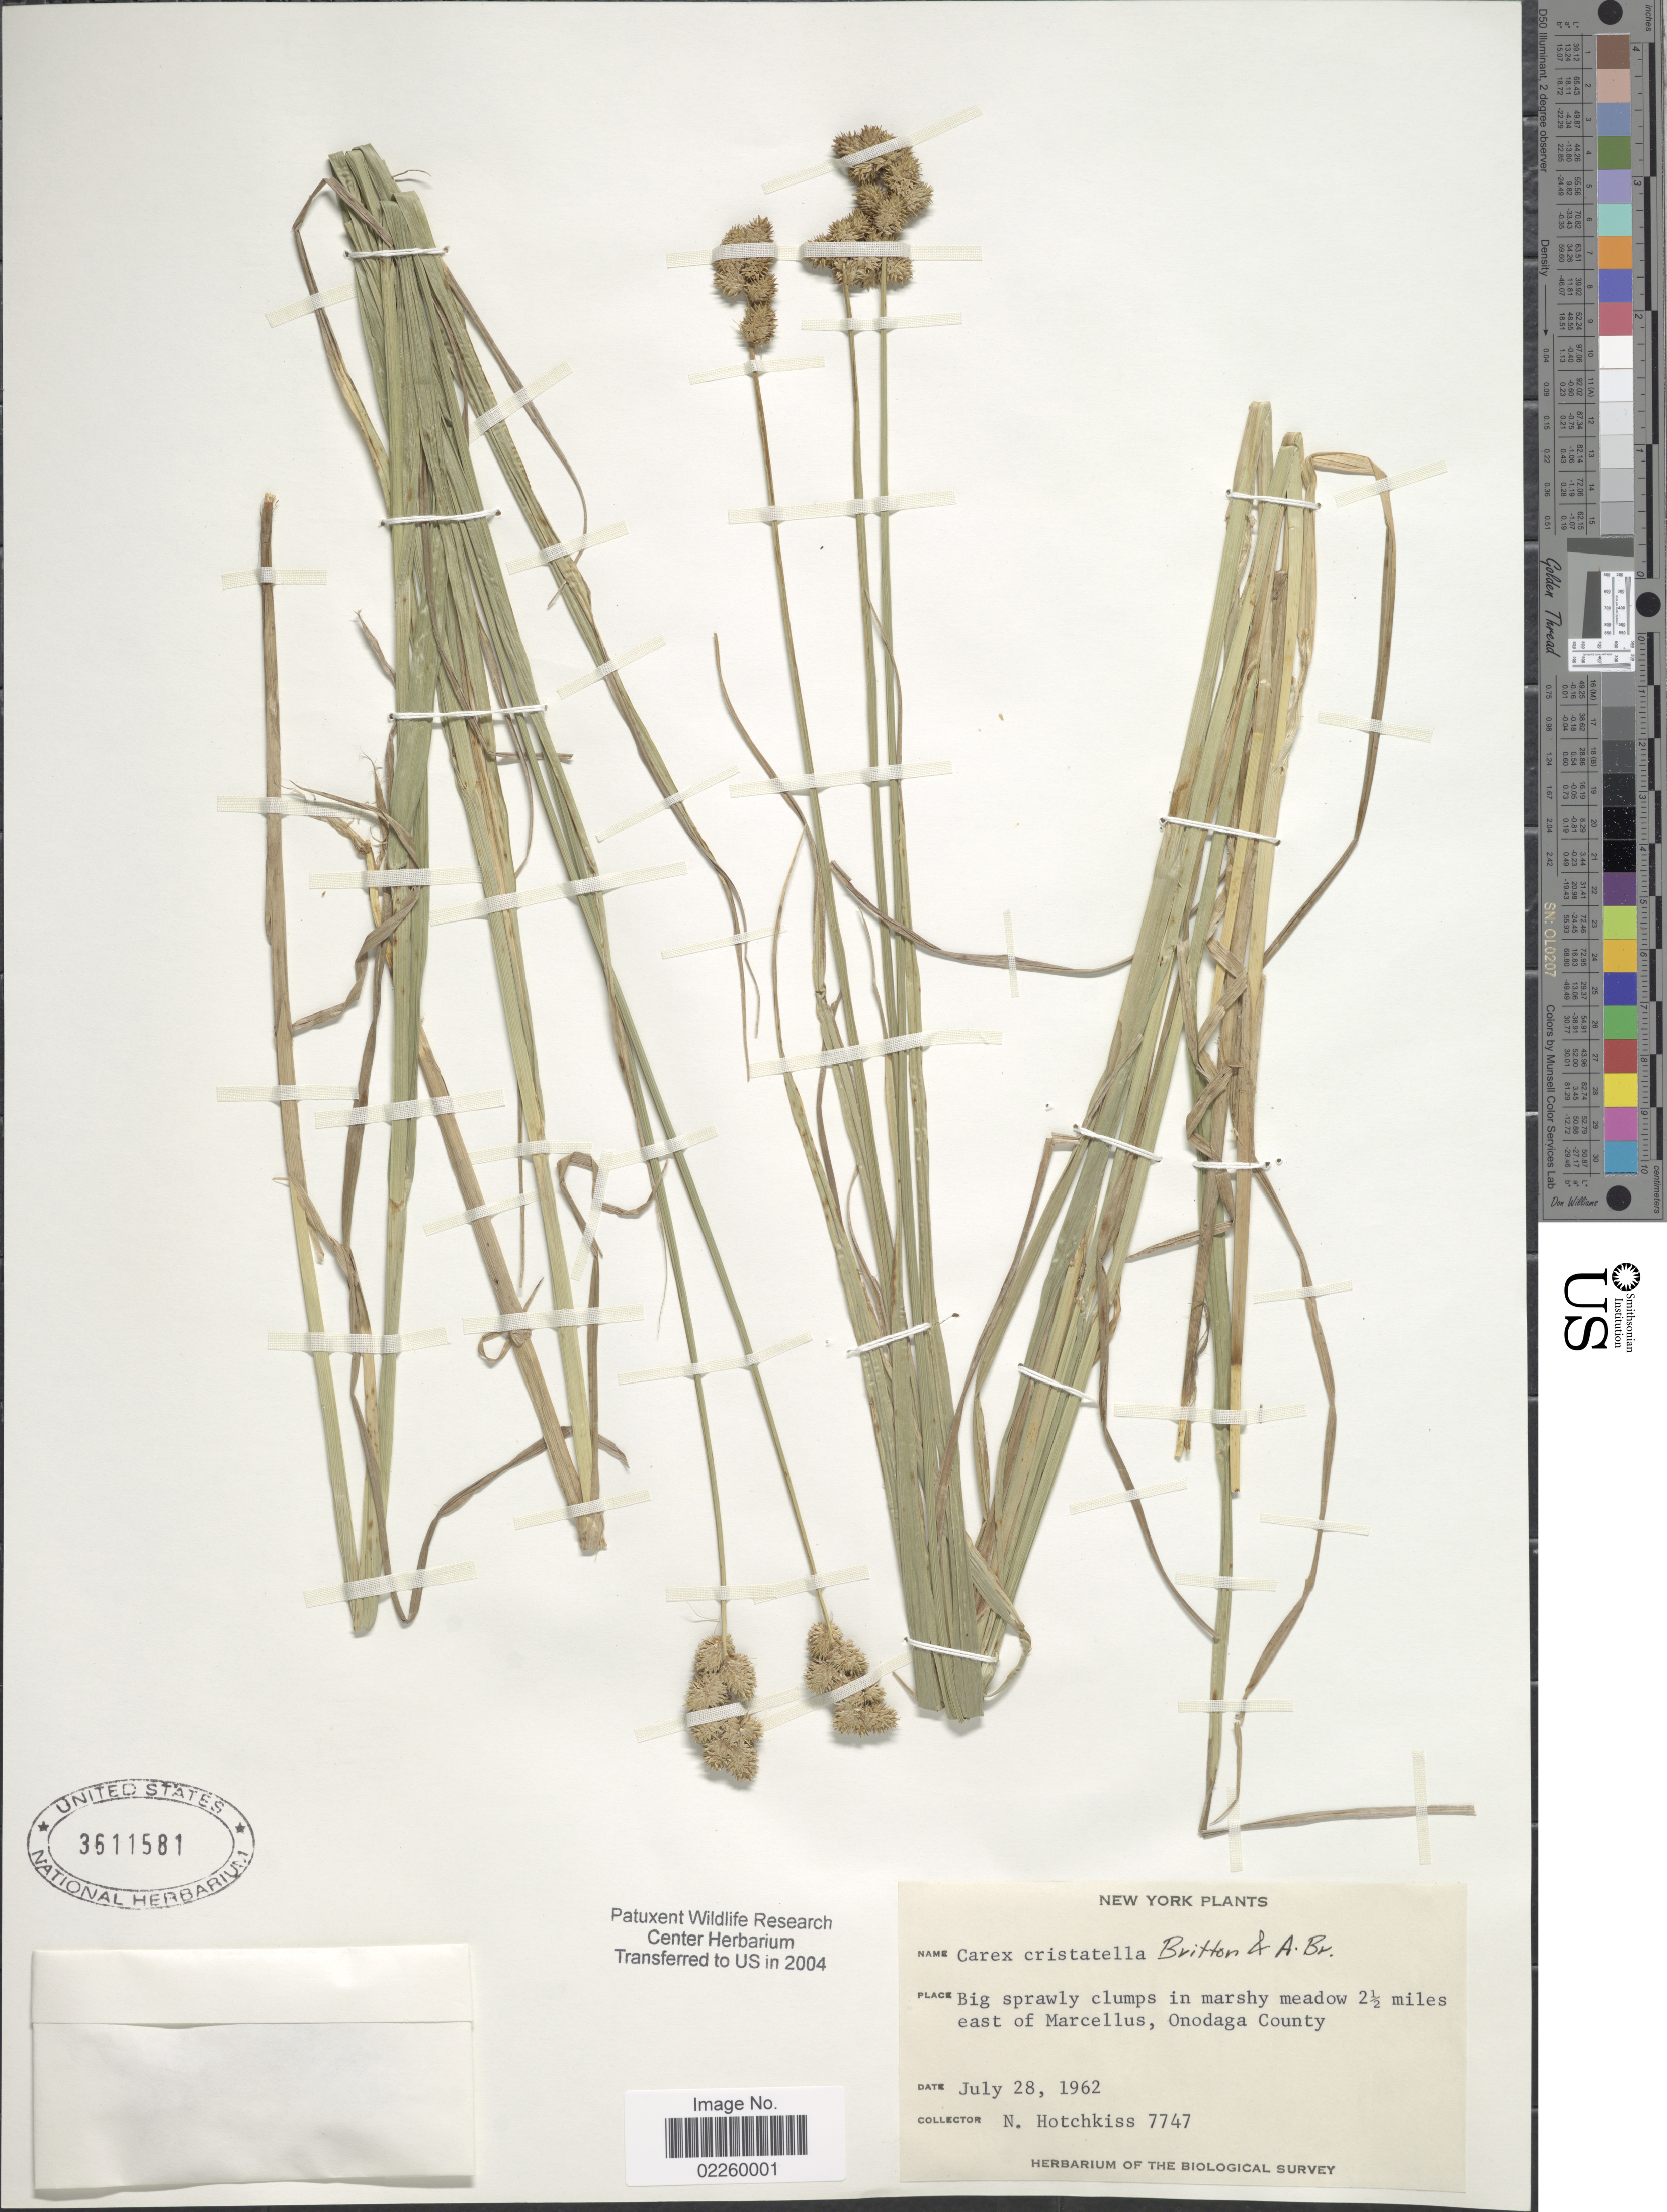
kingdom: Plantae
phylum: Tracheophyta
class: Liliopsida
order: Poales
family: Cyperaceae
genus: Carex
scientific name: Carex cristatella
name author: Britton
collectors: N. Hotchkiss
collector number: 7747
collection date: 1962-07-28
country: United States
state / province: New York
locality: Big sprawly clumps in marshy meadow 2½ miles east of Marcellus, Onodaga County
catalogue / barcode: US 3611581